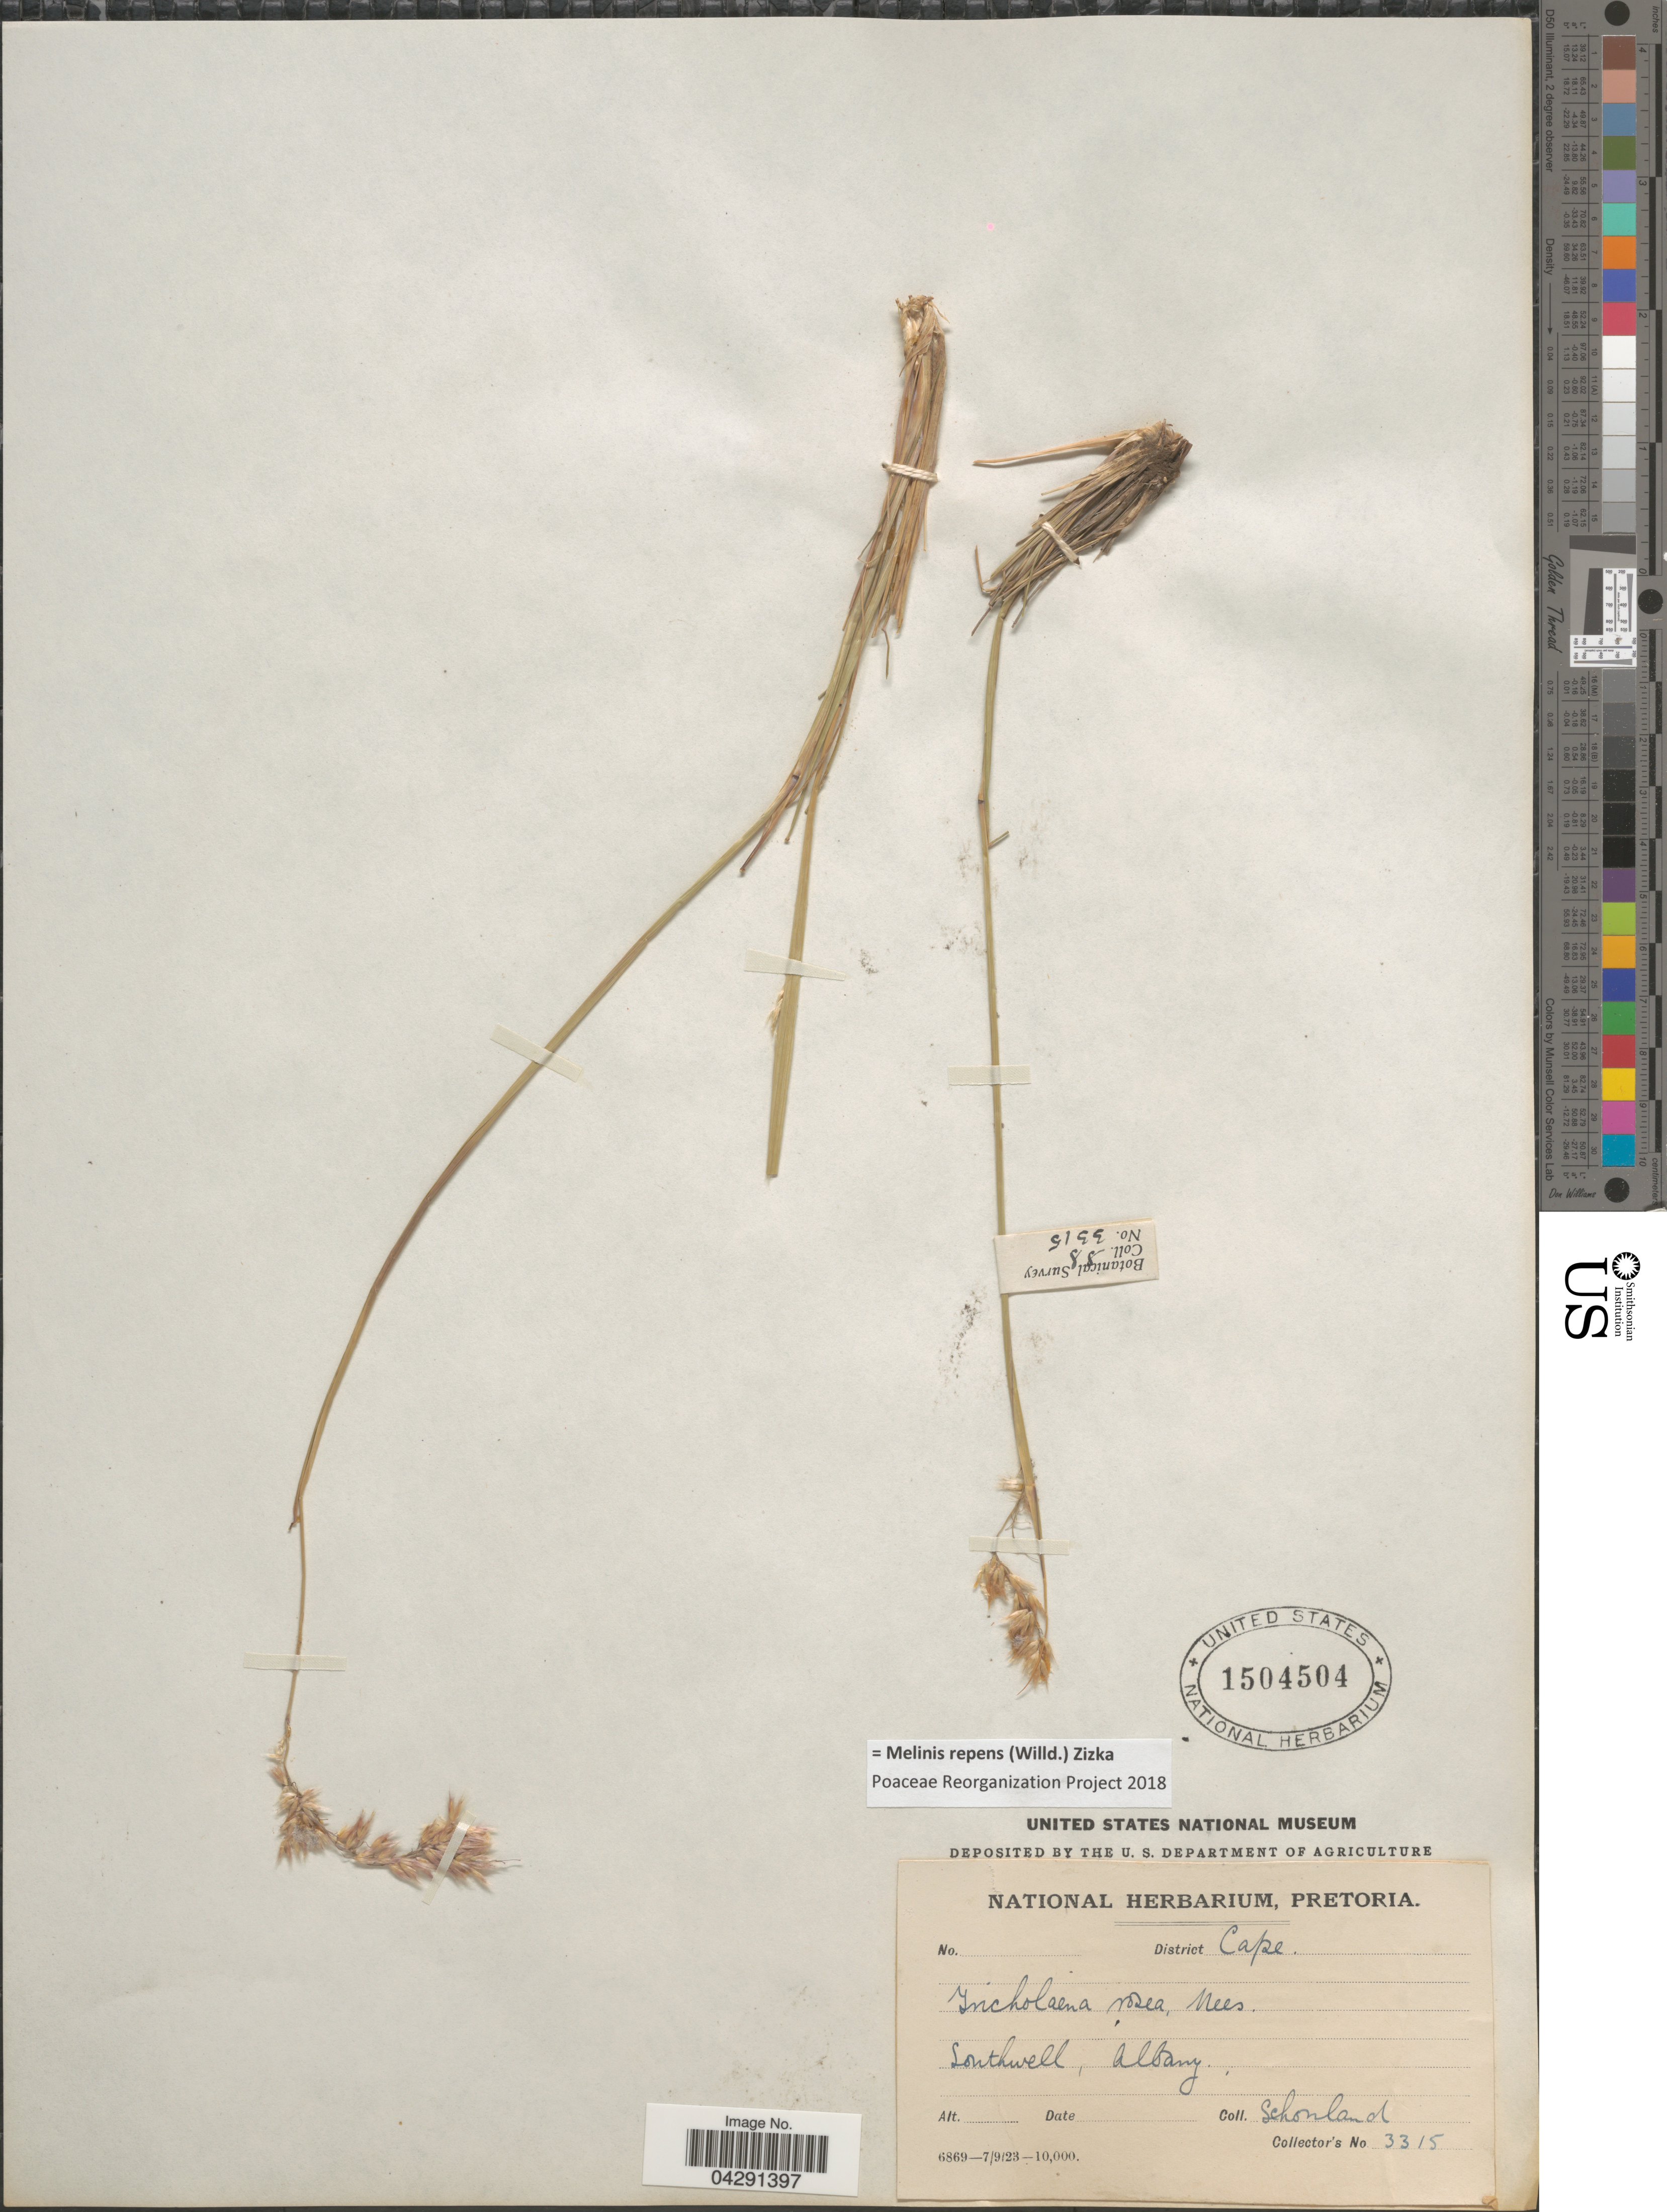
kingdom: Plantae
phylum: Tracheophyta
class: Liliopsida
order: Poales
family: Poaceae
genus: Melinis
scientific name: Melinis repens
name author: (Willd.) Zizka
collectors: S. Schönland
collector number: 3315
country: South Africa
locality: District Cape. Southwell, Albany.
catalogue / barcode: US 1504504